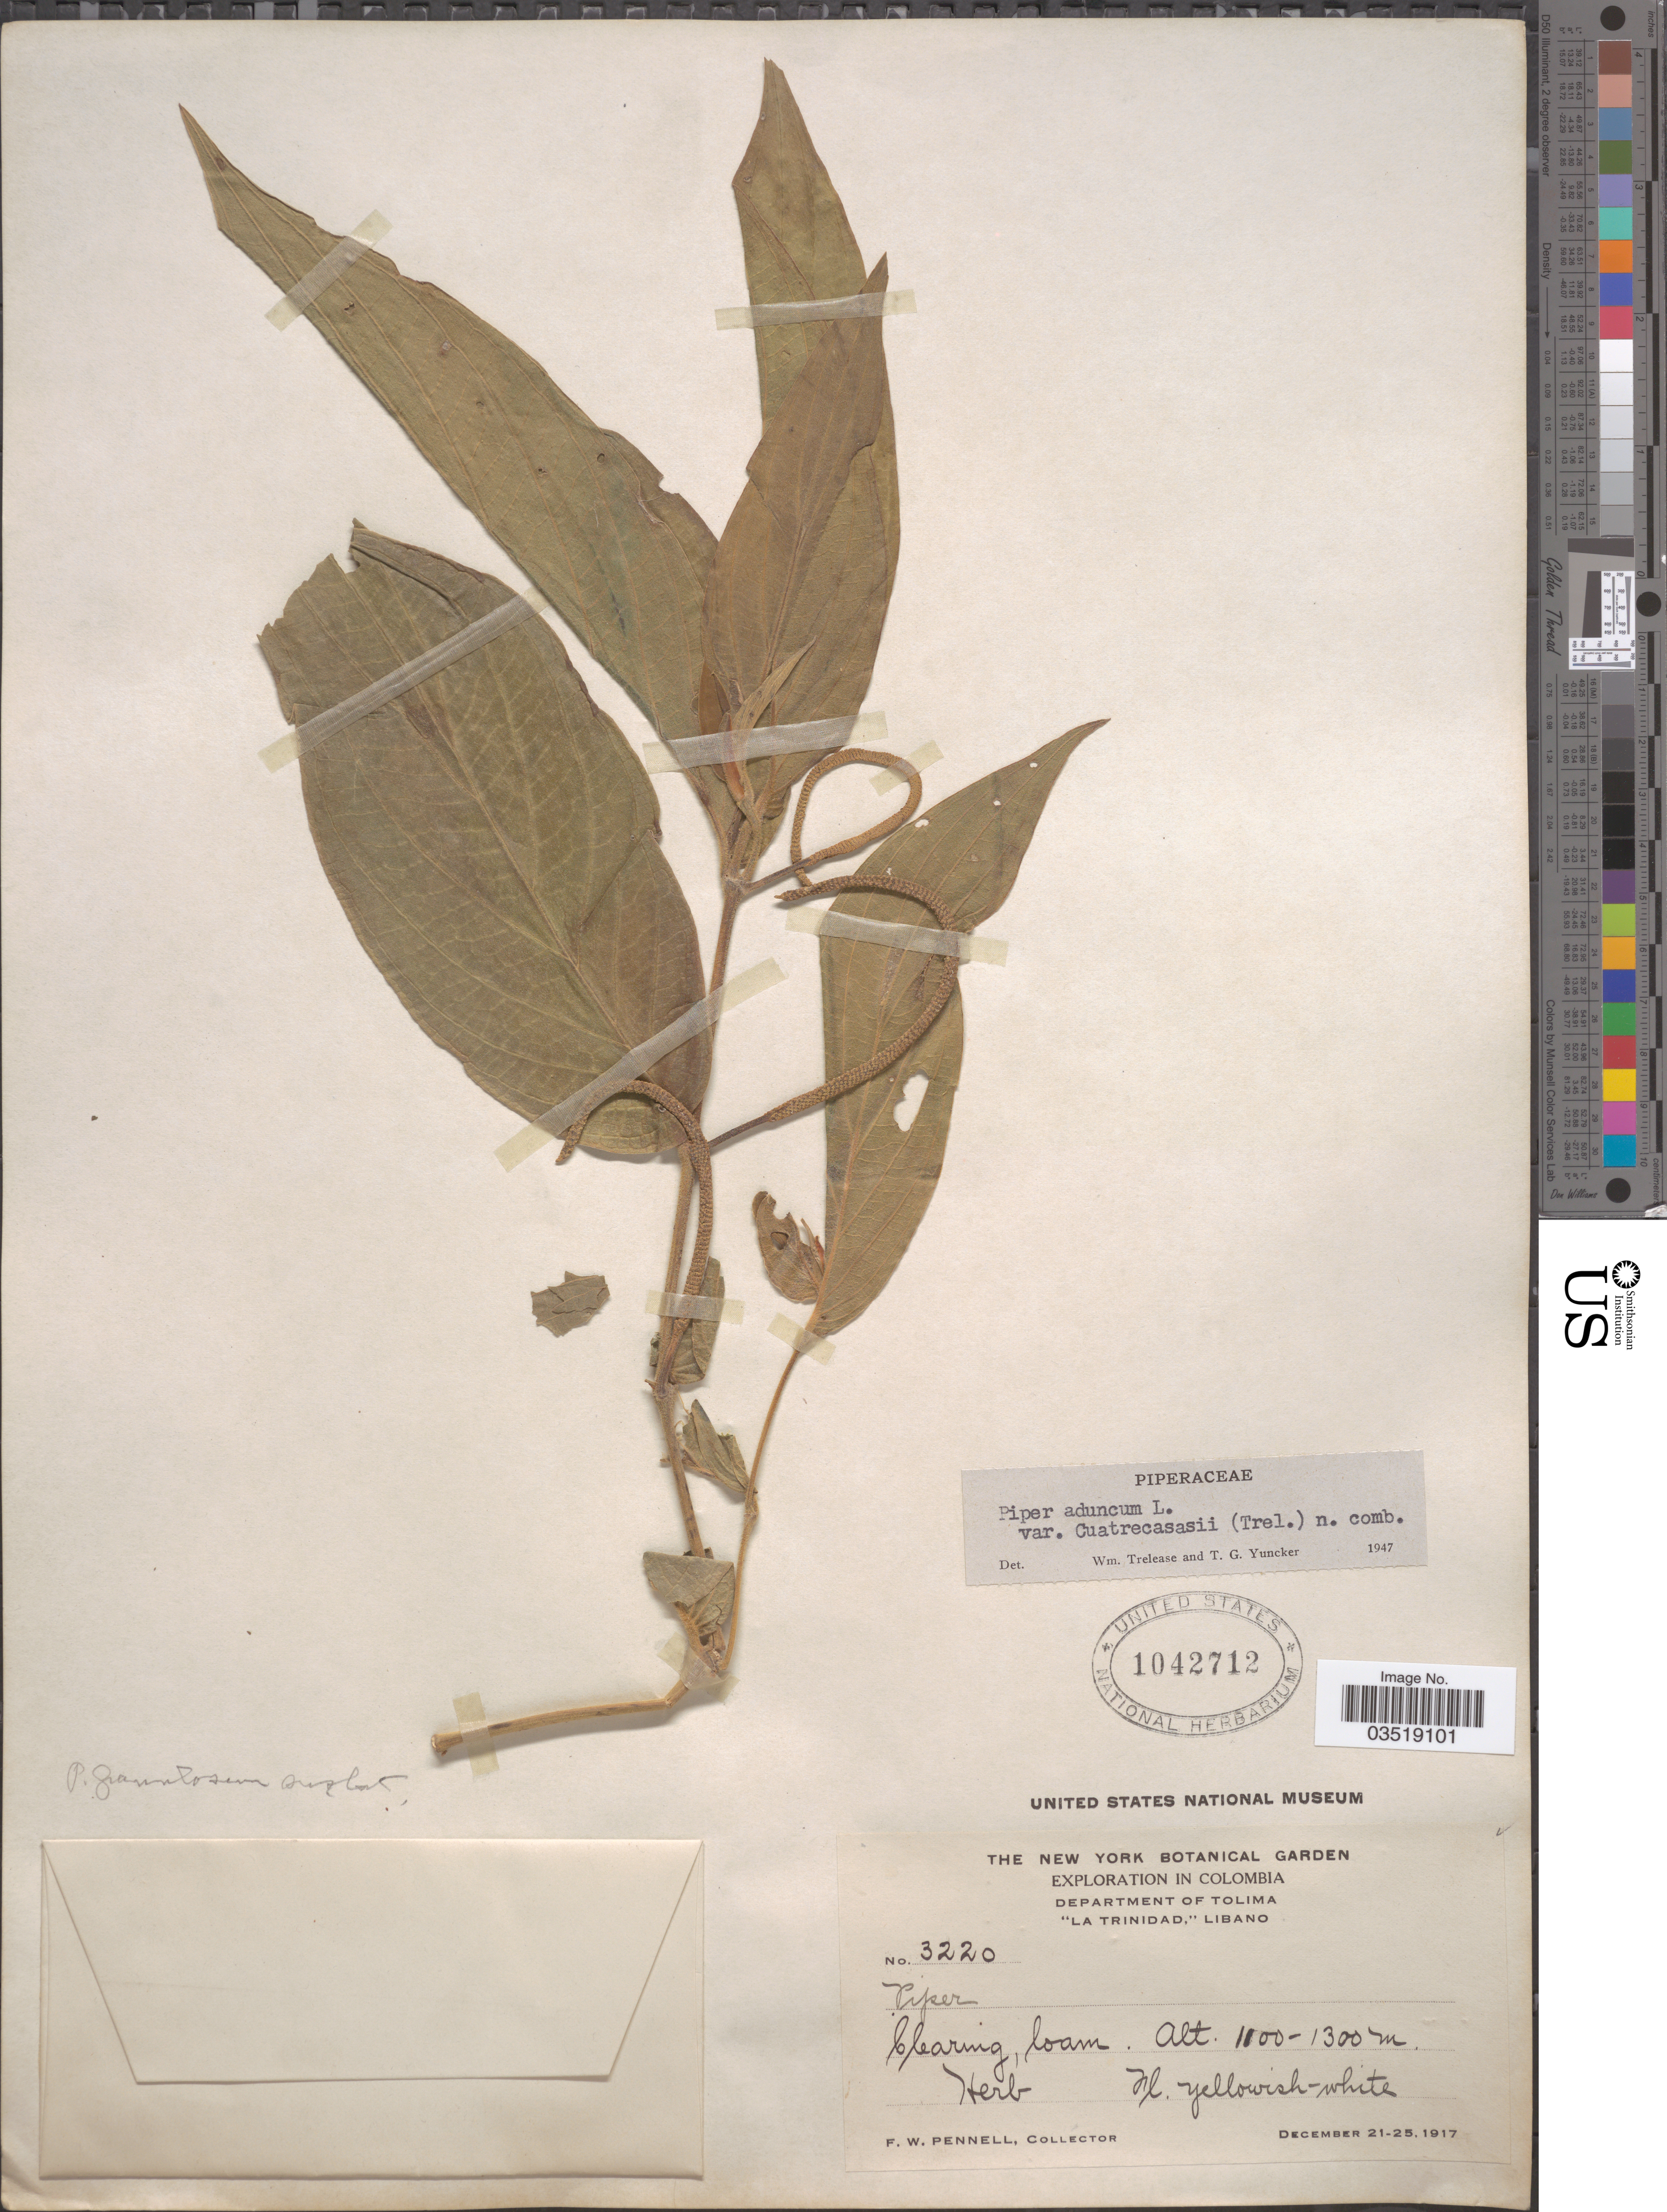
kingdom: Plantae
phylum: Tracheophyta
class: Magnoliopsida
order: Piperales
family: Piperaceae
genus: Piper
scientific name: Piper aduncum var. cordulatum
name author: L.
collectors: F. W. Pennell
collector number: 3220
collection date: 1917-12-21/1917-12-25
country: Colombia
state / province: Tolima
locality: Department of Tolima. "La Trinidad," Libano.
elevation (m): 1100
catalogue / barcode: US 1042712